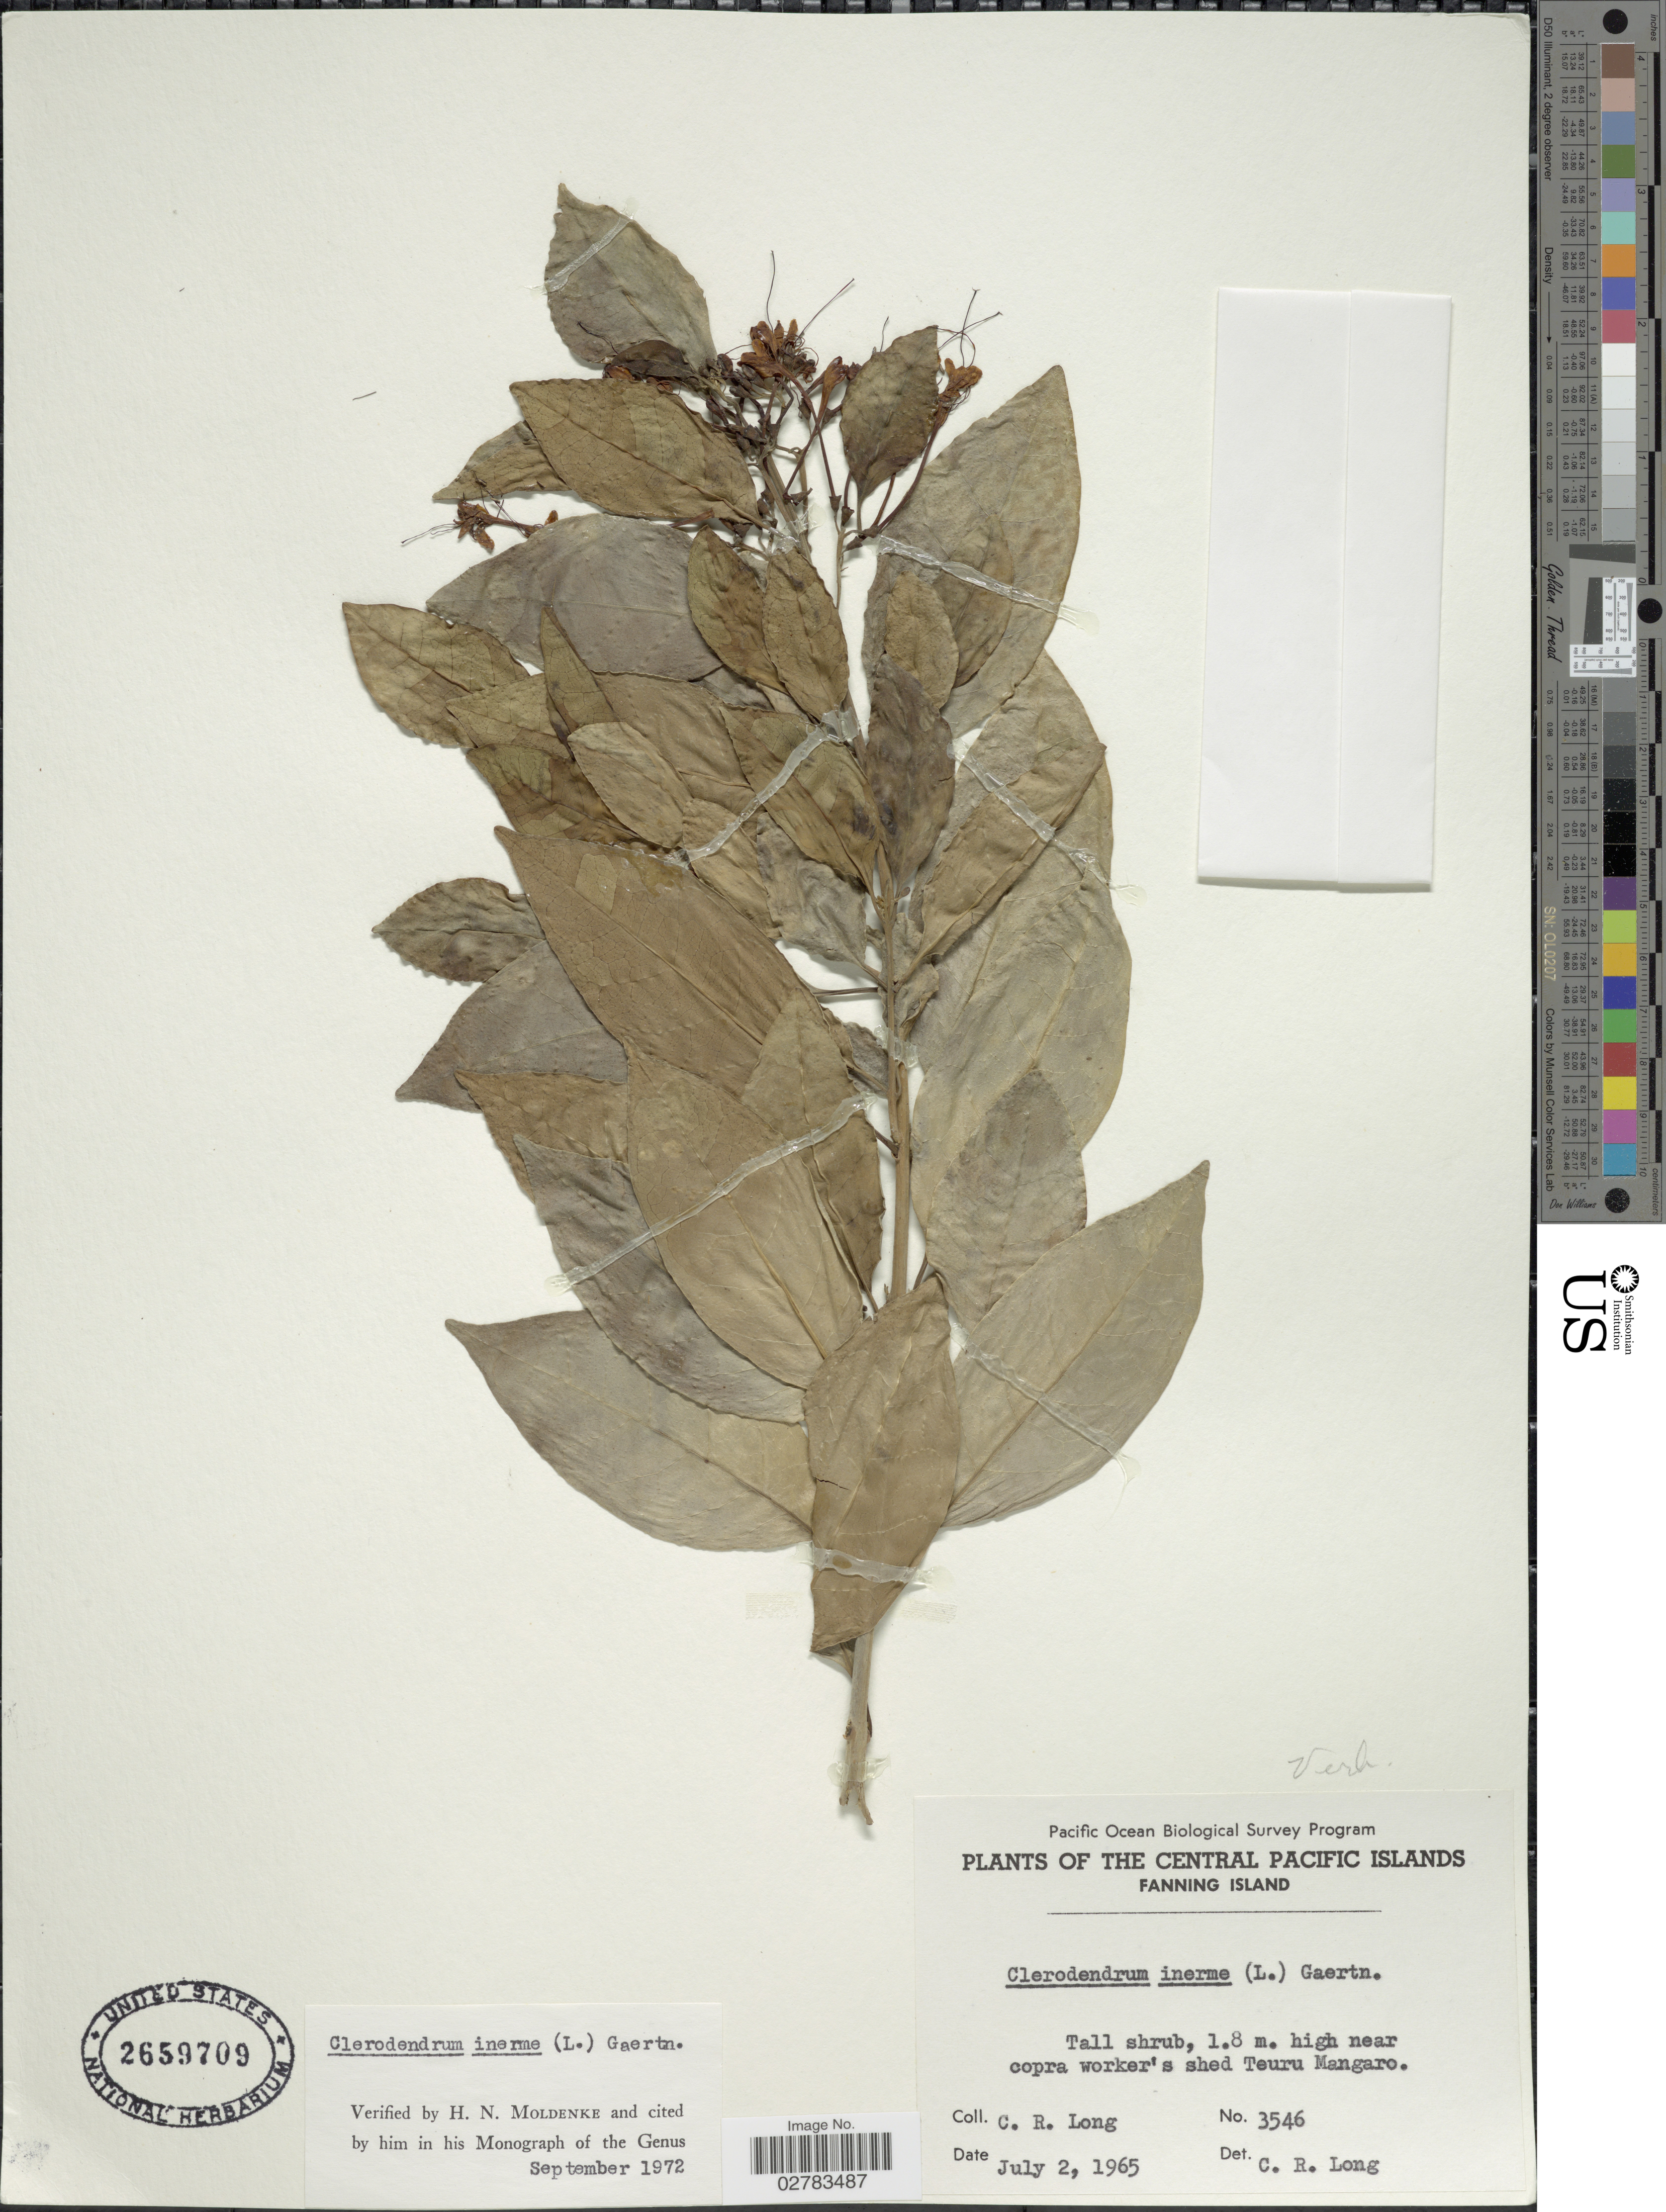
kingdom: Plantae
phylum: Tracheophyta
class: Magnoliopsida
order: Lamiales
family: Lamiaceae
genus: Clerodendrum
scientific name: Clerodendrum inerme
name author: (L.) Gaertn.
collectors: C. R. Long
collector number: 3546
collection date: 1965-07-02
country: Kiribati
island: Fanning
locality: The Central Pacific Islands, Fanning Island, high near copra worker's shed Teuru Mangaro.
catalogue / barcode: US 2659709